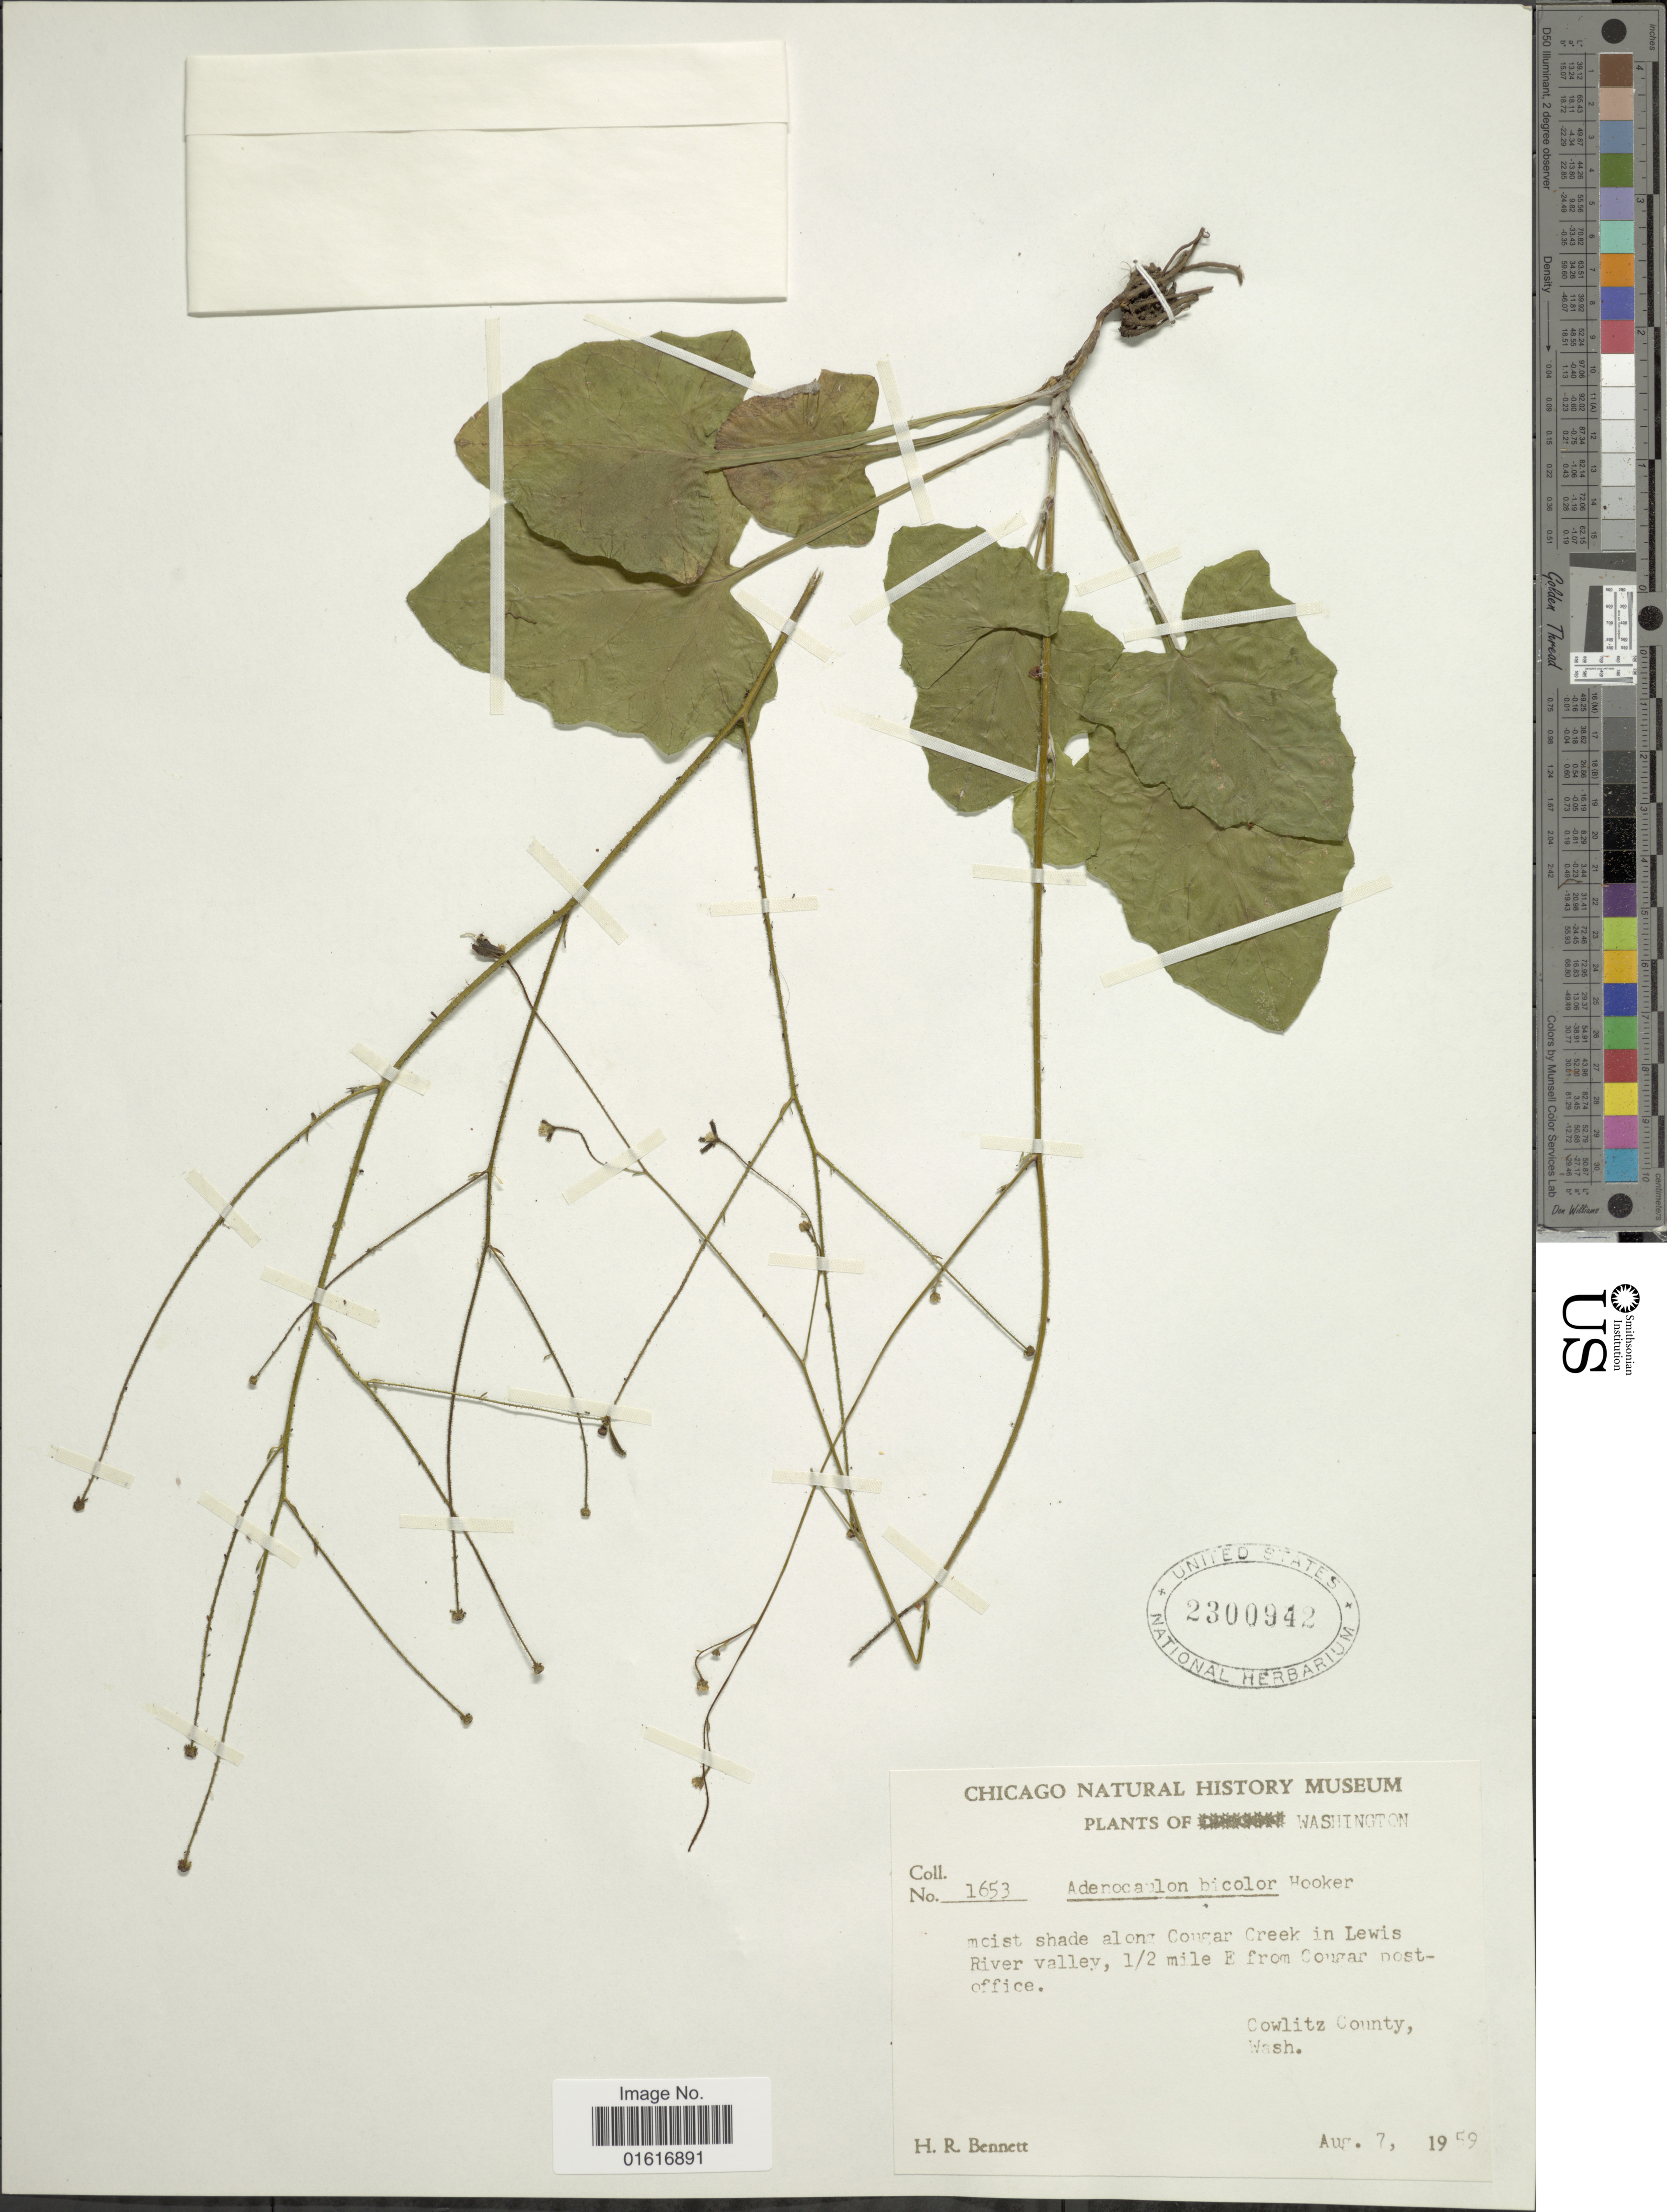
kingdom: Plantae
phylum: Tracheophyta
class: Magnoliopsida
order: Asterales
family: Asteraceae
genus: Adenocaulon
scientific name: Adenocaulon bicolor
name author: Hook.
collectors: H. R. Bennett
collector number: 1653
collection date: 1959-08-07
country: United States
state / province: Washington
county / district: Cowlitz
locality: Moist shade along Cougar Creek in Lewis River Valley, 1/2 mile E from Cougar post office, Cowlitz County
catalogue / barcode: US 2300942